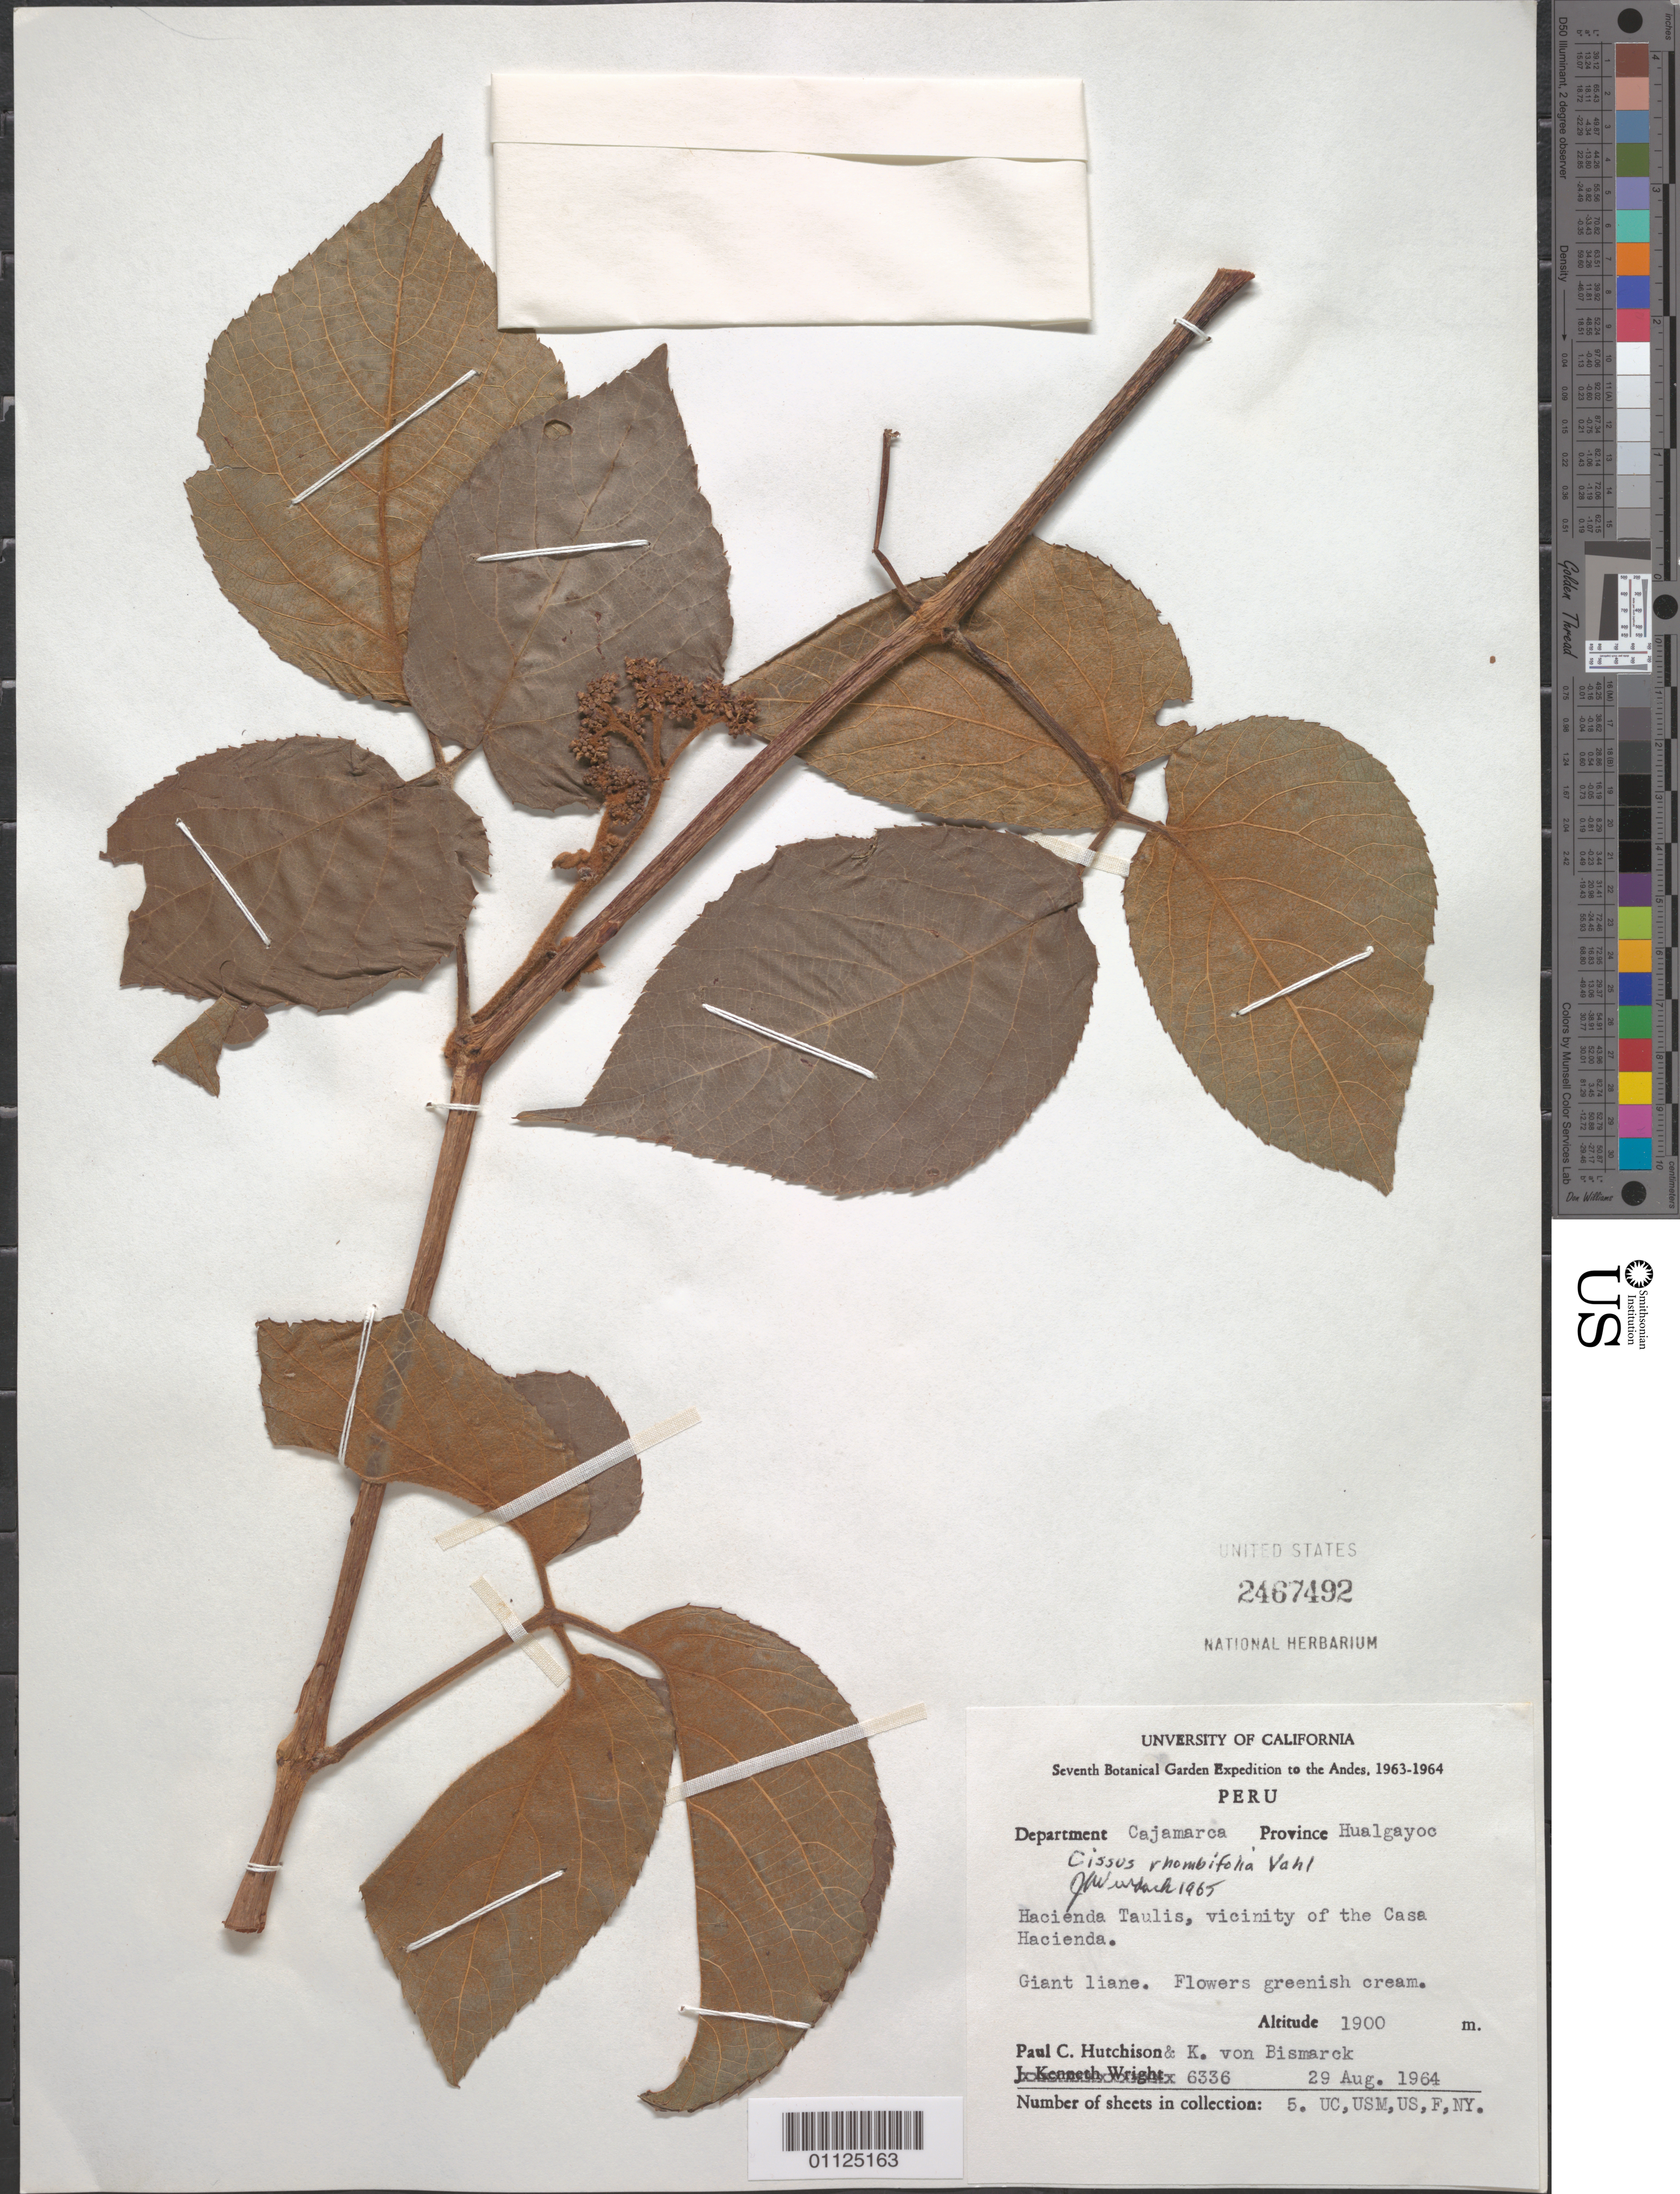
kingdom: Plantae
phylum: Tracheophyta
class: Magnoliopsida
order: Vitales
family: Vitaceae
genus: Cissus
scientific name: Cissus obliqua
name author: Ruiz & Pav.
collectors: P. C. Hutchison & K. von Bismarck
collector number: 6336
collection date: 1964-08-29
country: Peru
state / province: Cajamarca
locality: Prov. Hualgayoc. Hacienda Taulis, vicinity of the Casa Hacienda.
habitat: Giant liane.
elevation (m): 1900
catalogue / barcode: US 2467492